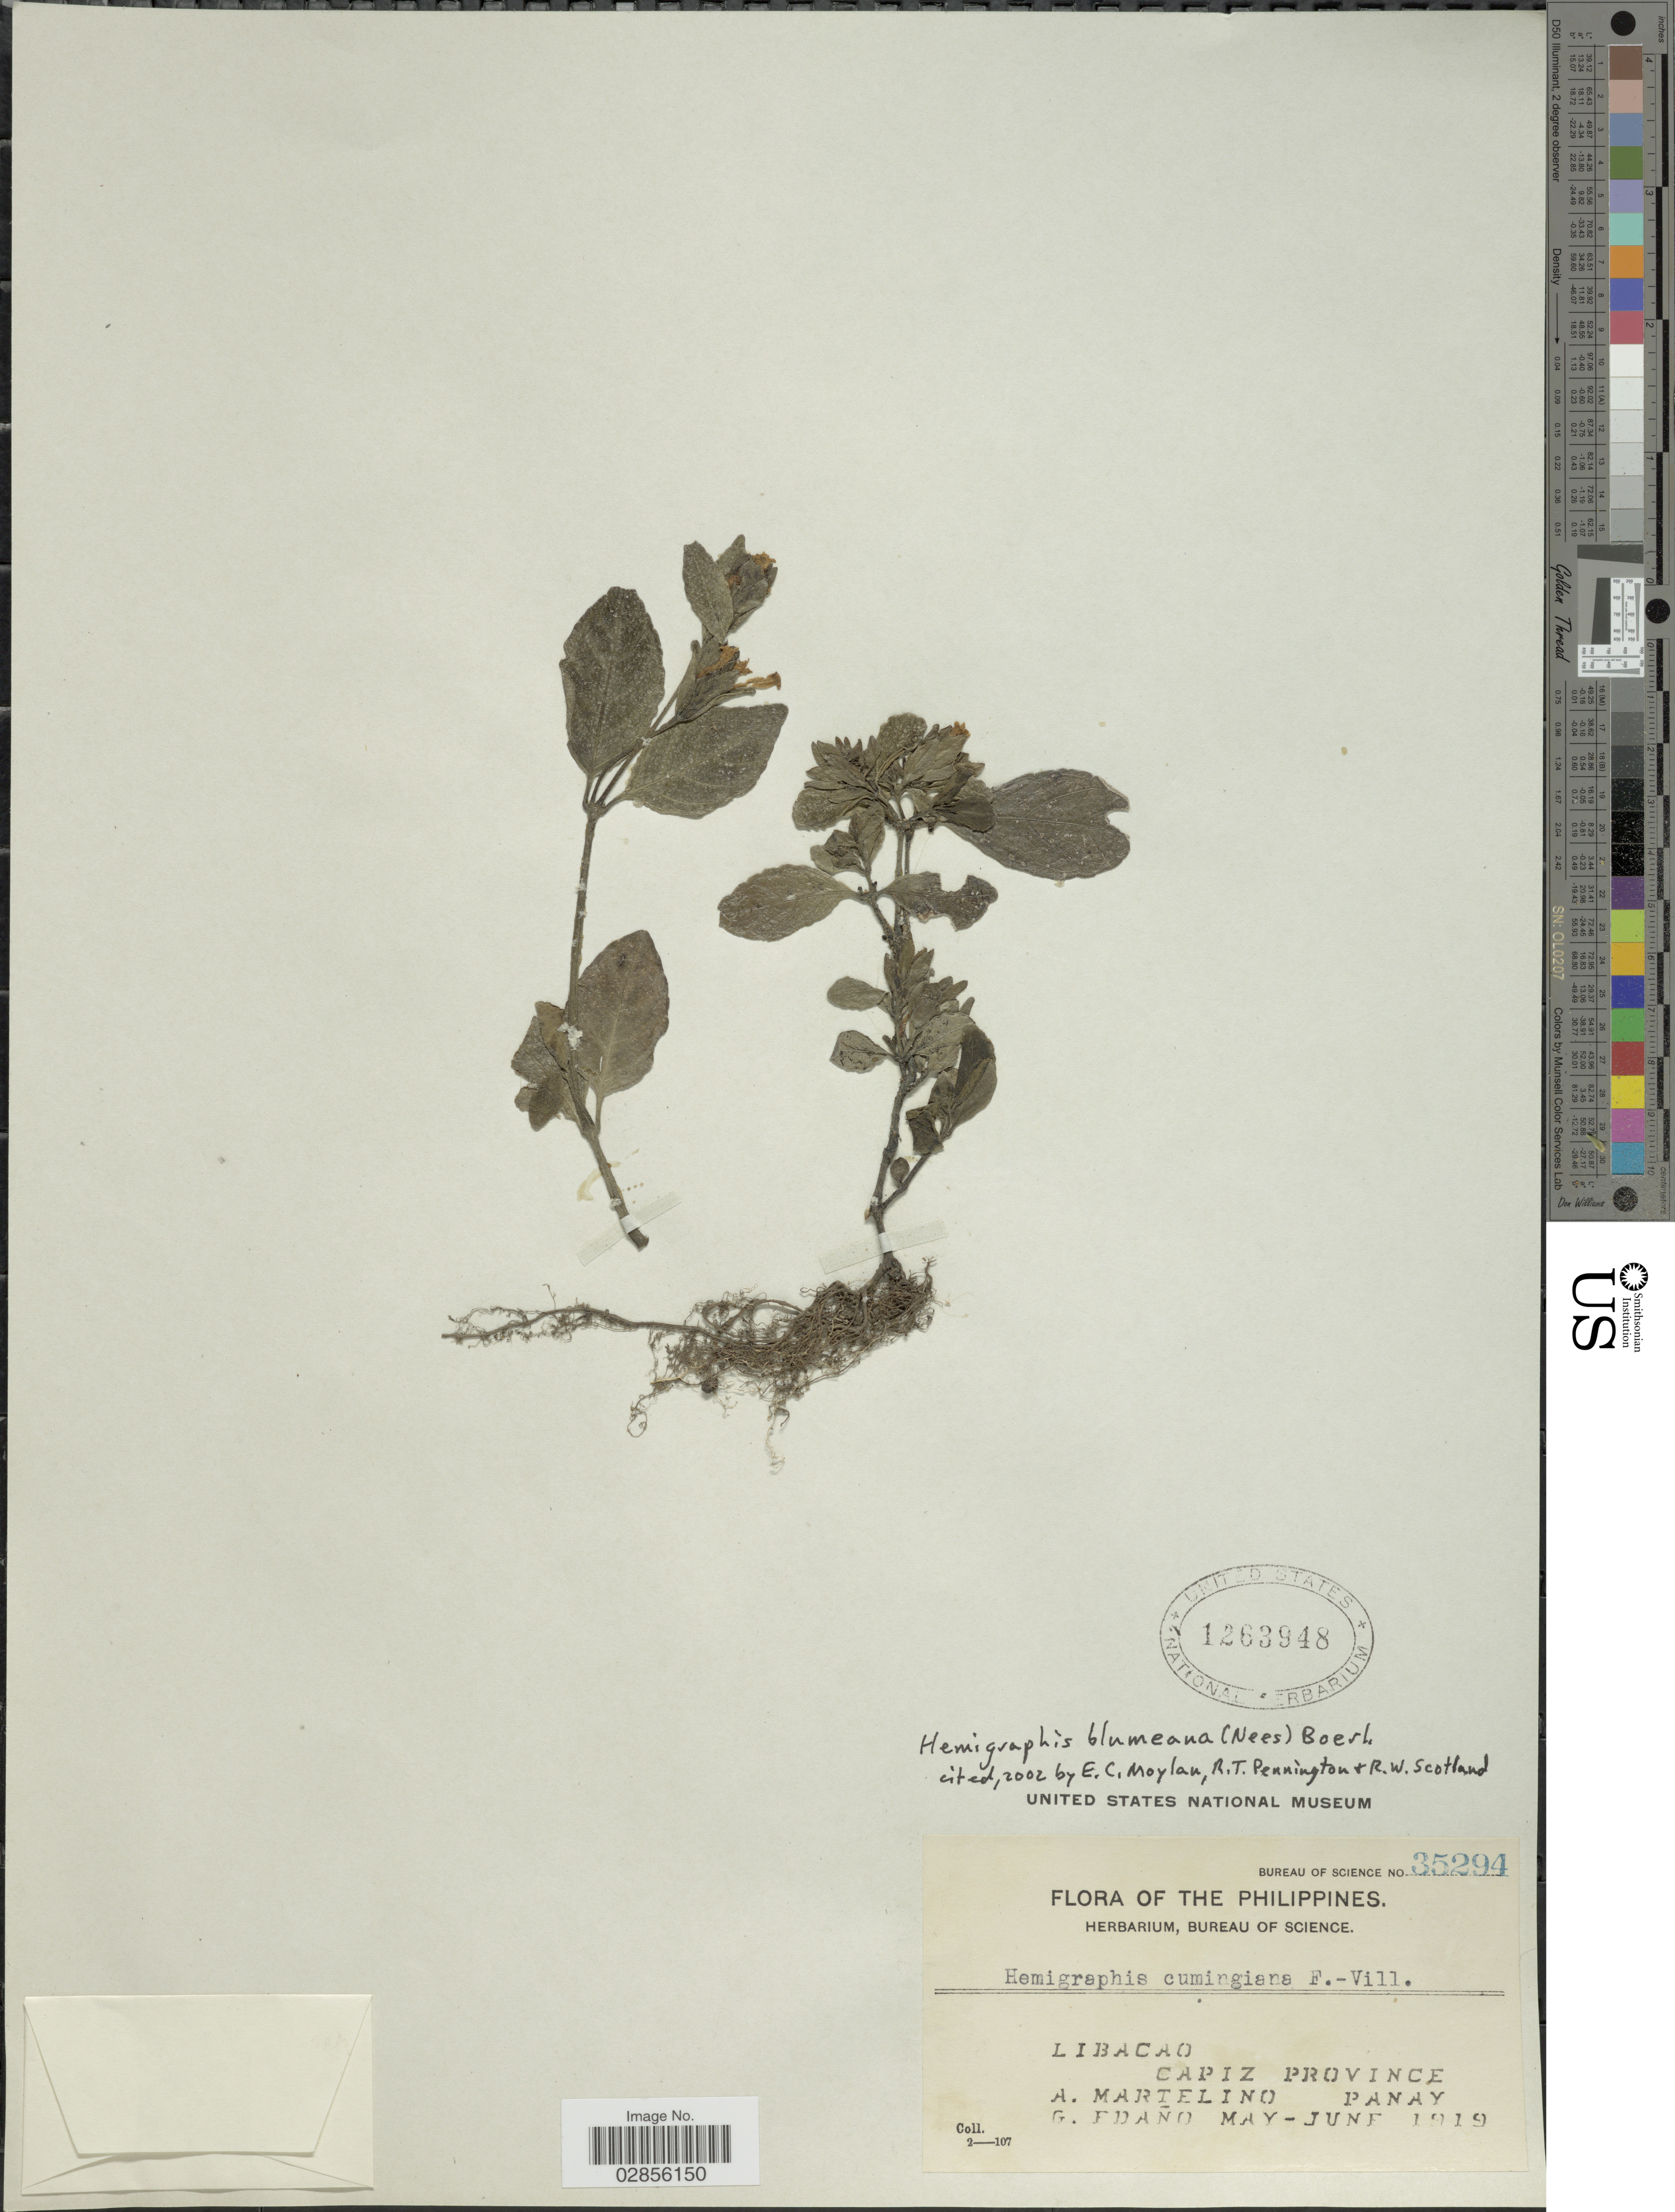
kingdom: Plantae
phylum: Tracheophyta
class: Magnoliopsida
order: Lamiales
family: Acanthaceae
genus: Hemigraphis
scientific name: Hemigraphis blumeana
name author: (Nees) Boerl.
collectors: A. Martelino & G. Edaño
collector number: Bureau of Science 35294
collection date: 1919-05/1919-06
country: Philippines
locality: Libacao. Capiz Province. Panay.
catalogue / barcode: US 1263948